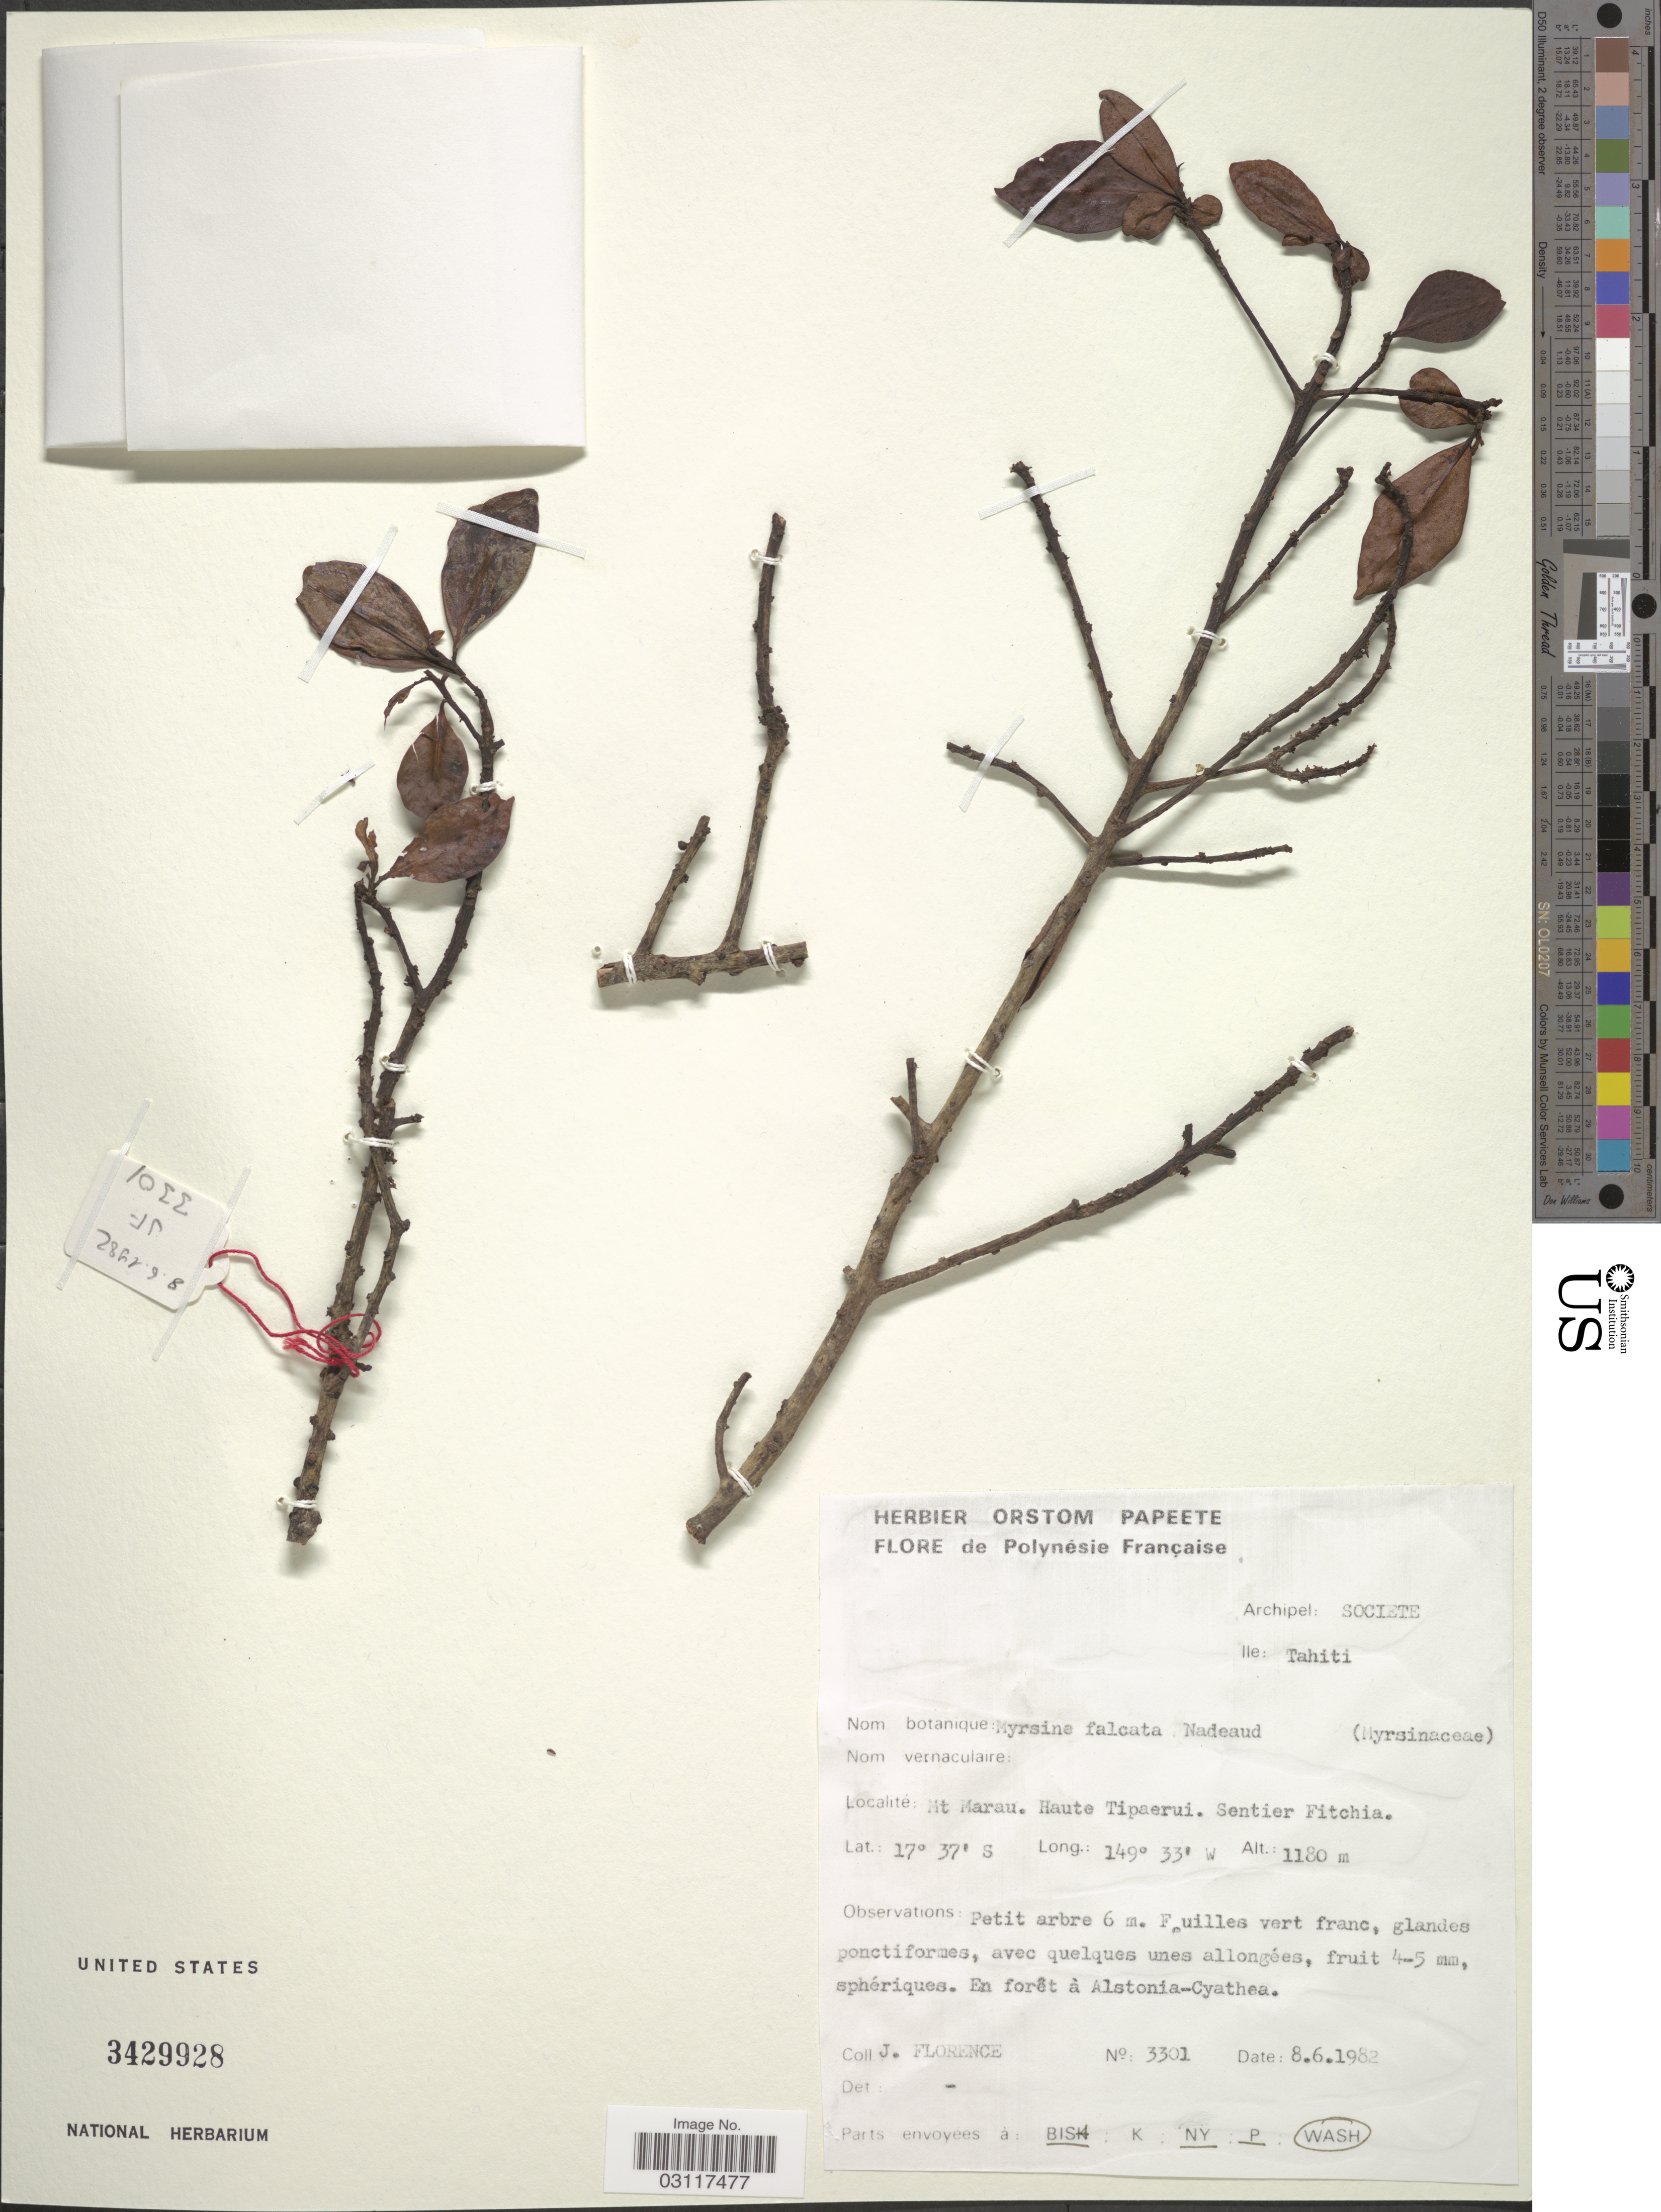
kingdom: Plantae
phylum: Tracheophyta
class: Magnoliopsida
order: Ericales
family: Primulaceae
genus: Myrsine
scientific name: Myrsine falcata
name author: Nadeaud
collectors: J. Florence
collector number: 3301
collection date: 1982-06-08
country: French Polynesia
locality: Archipel: Societe, Ile: Tahiti, Mt. Marau, Haute Tipaerui, Sentier Fitchia.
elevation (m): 1180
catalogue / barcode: US 3429928